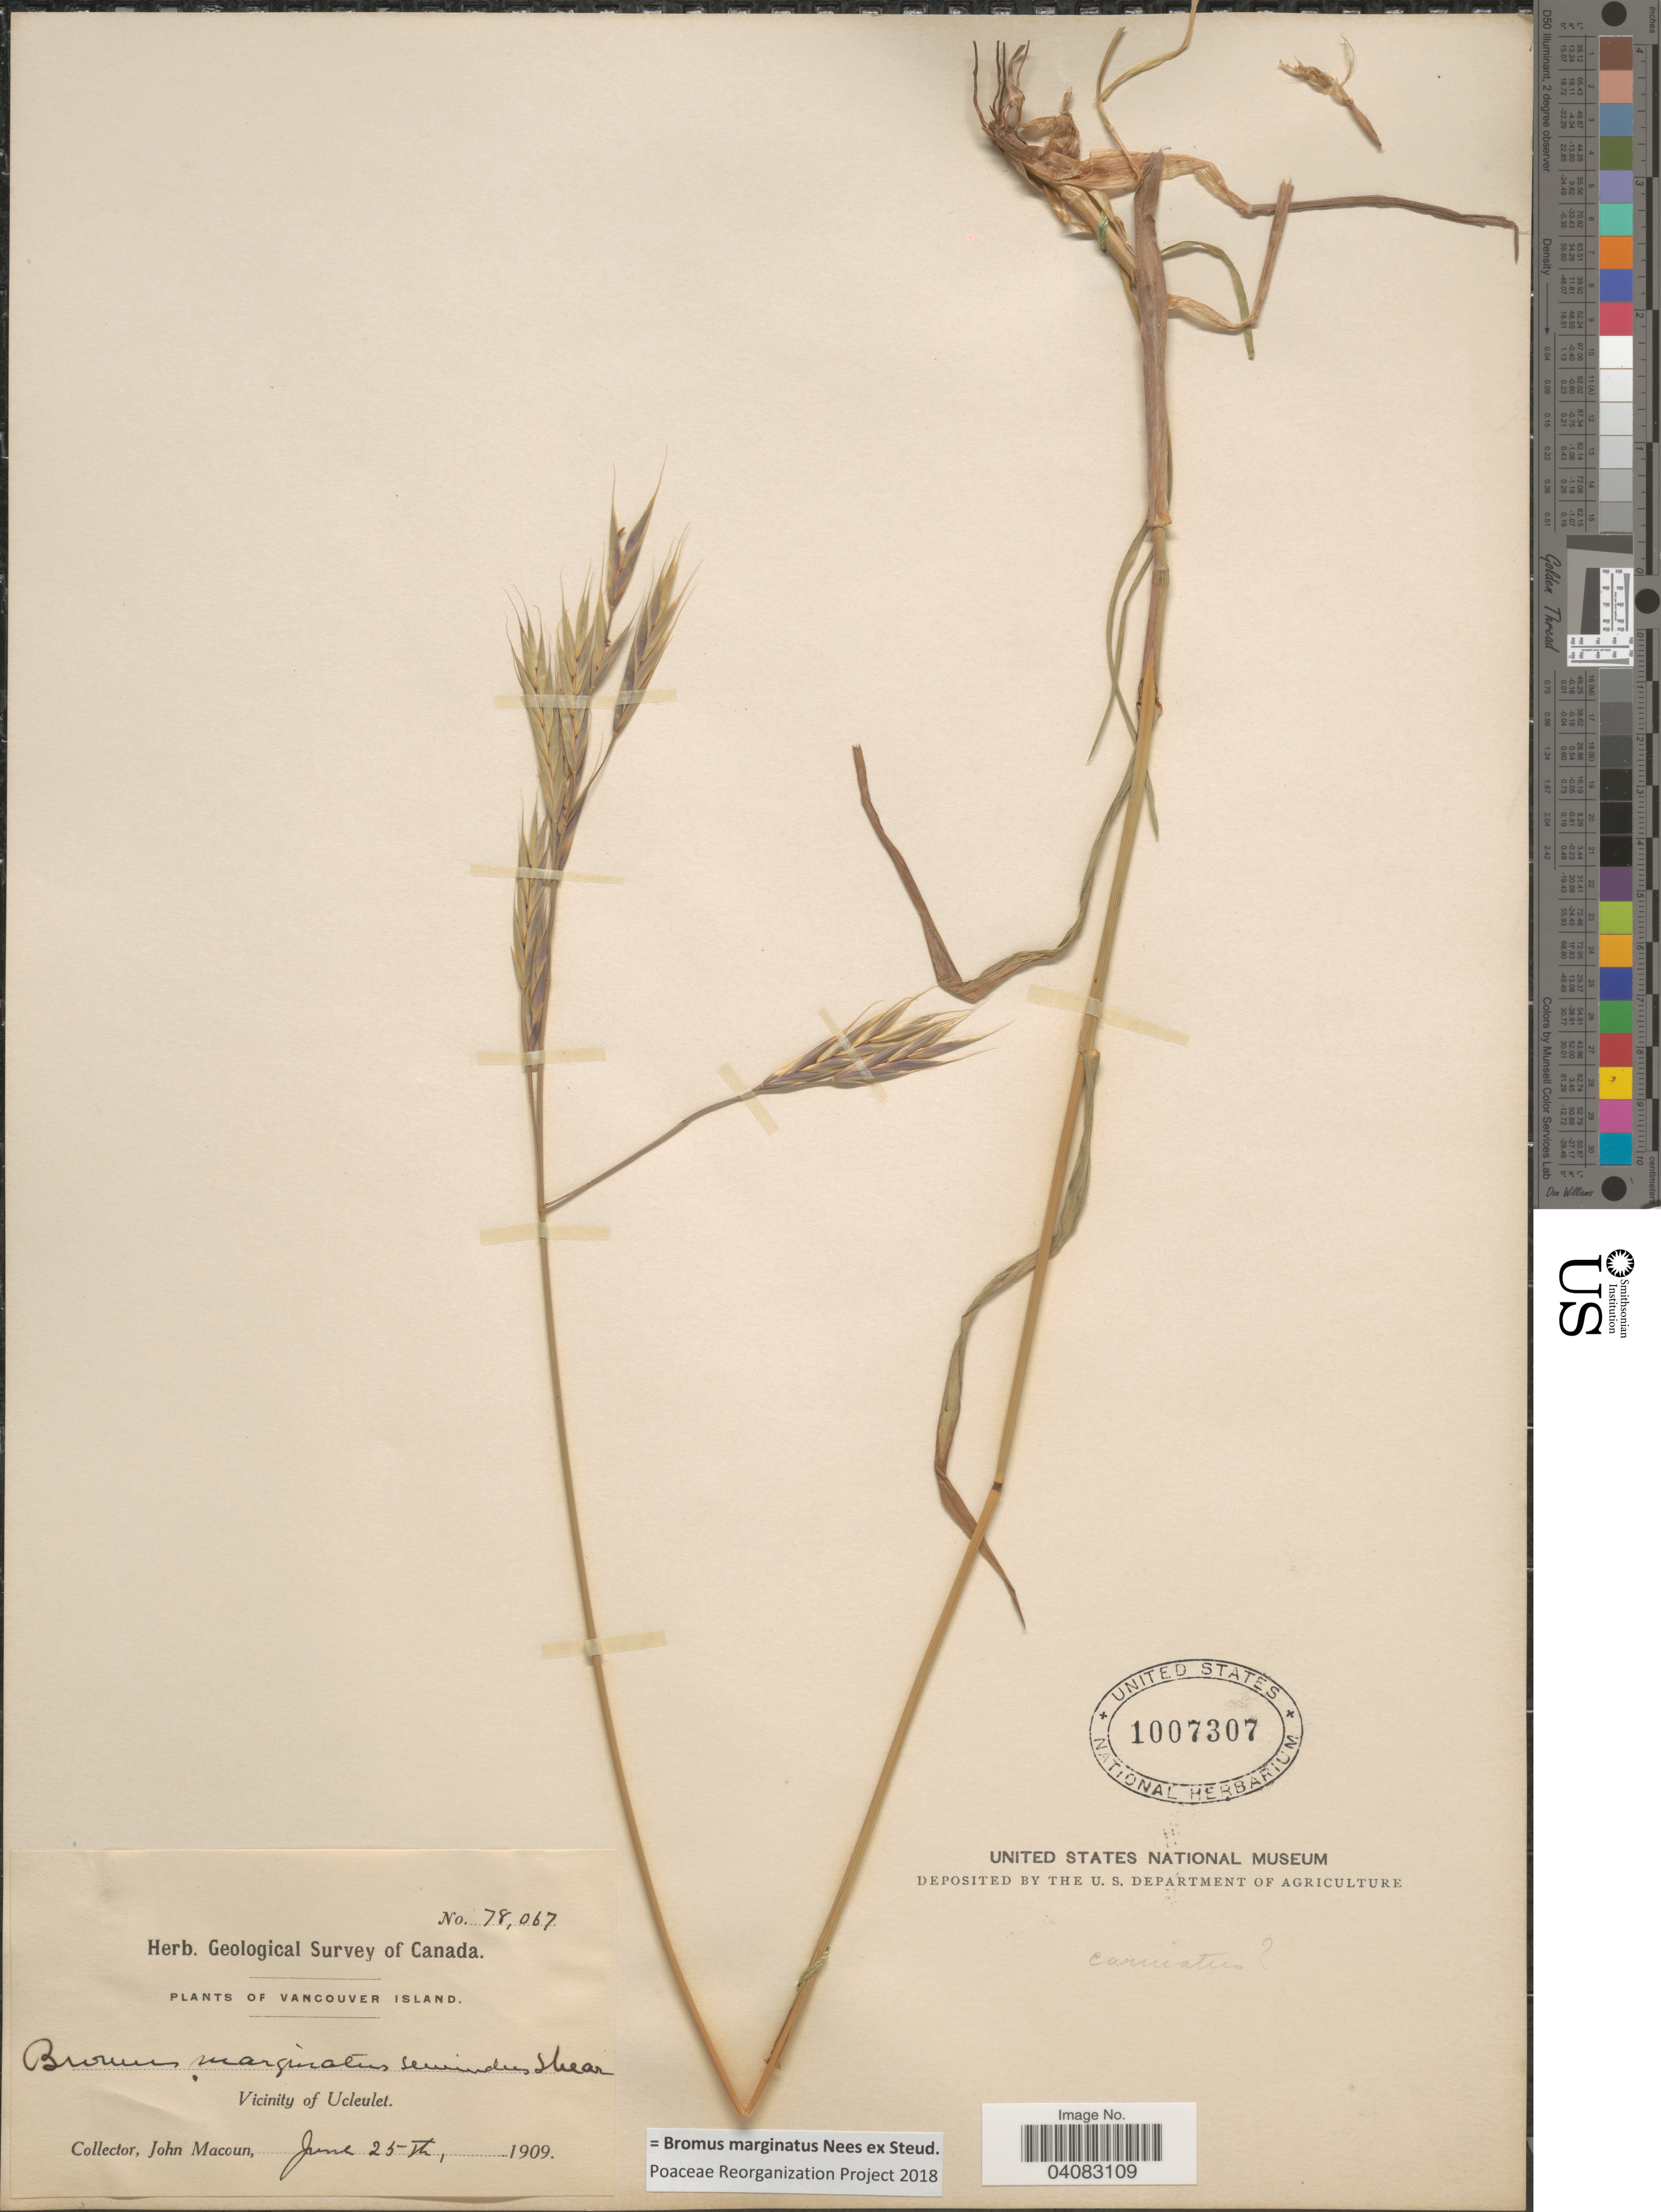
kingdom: Plantae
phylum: Tracheophyta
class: Liliopsida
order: Poales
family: Poaceae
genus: Bromus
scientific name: Bromus marginatus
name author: Nees ex Steud.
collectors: J. Macoun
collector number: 78067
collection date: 1909-06-25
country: Canada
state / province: British Columbia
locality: Geological Survey of Canada. Vancouver Island. Vicinity of Ucleulet.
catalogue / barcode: US 1007307